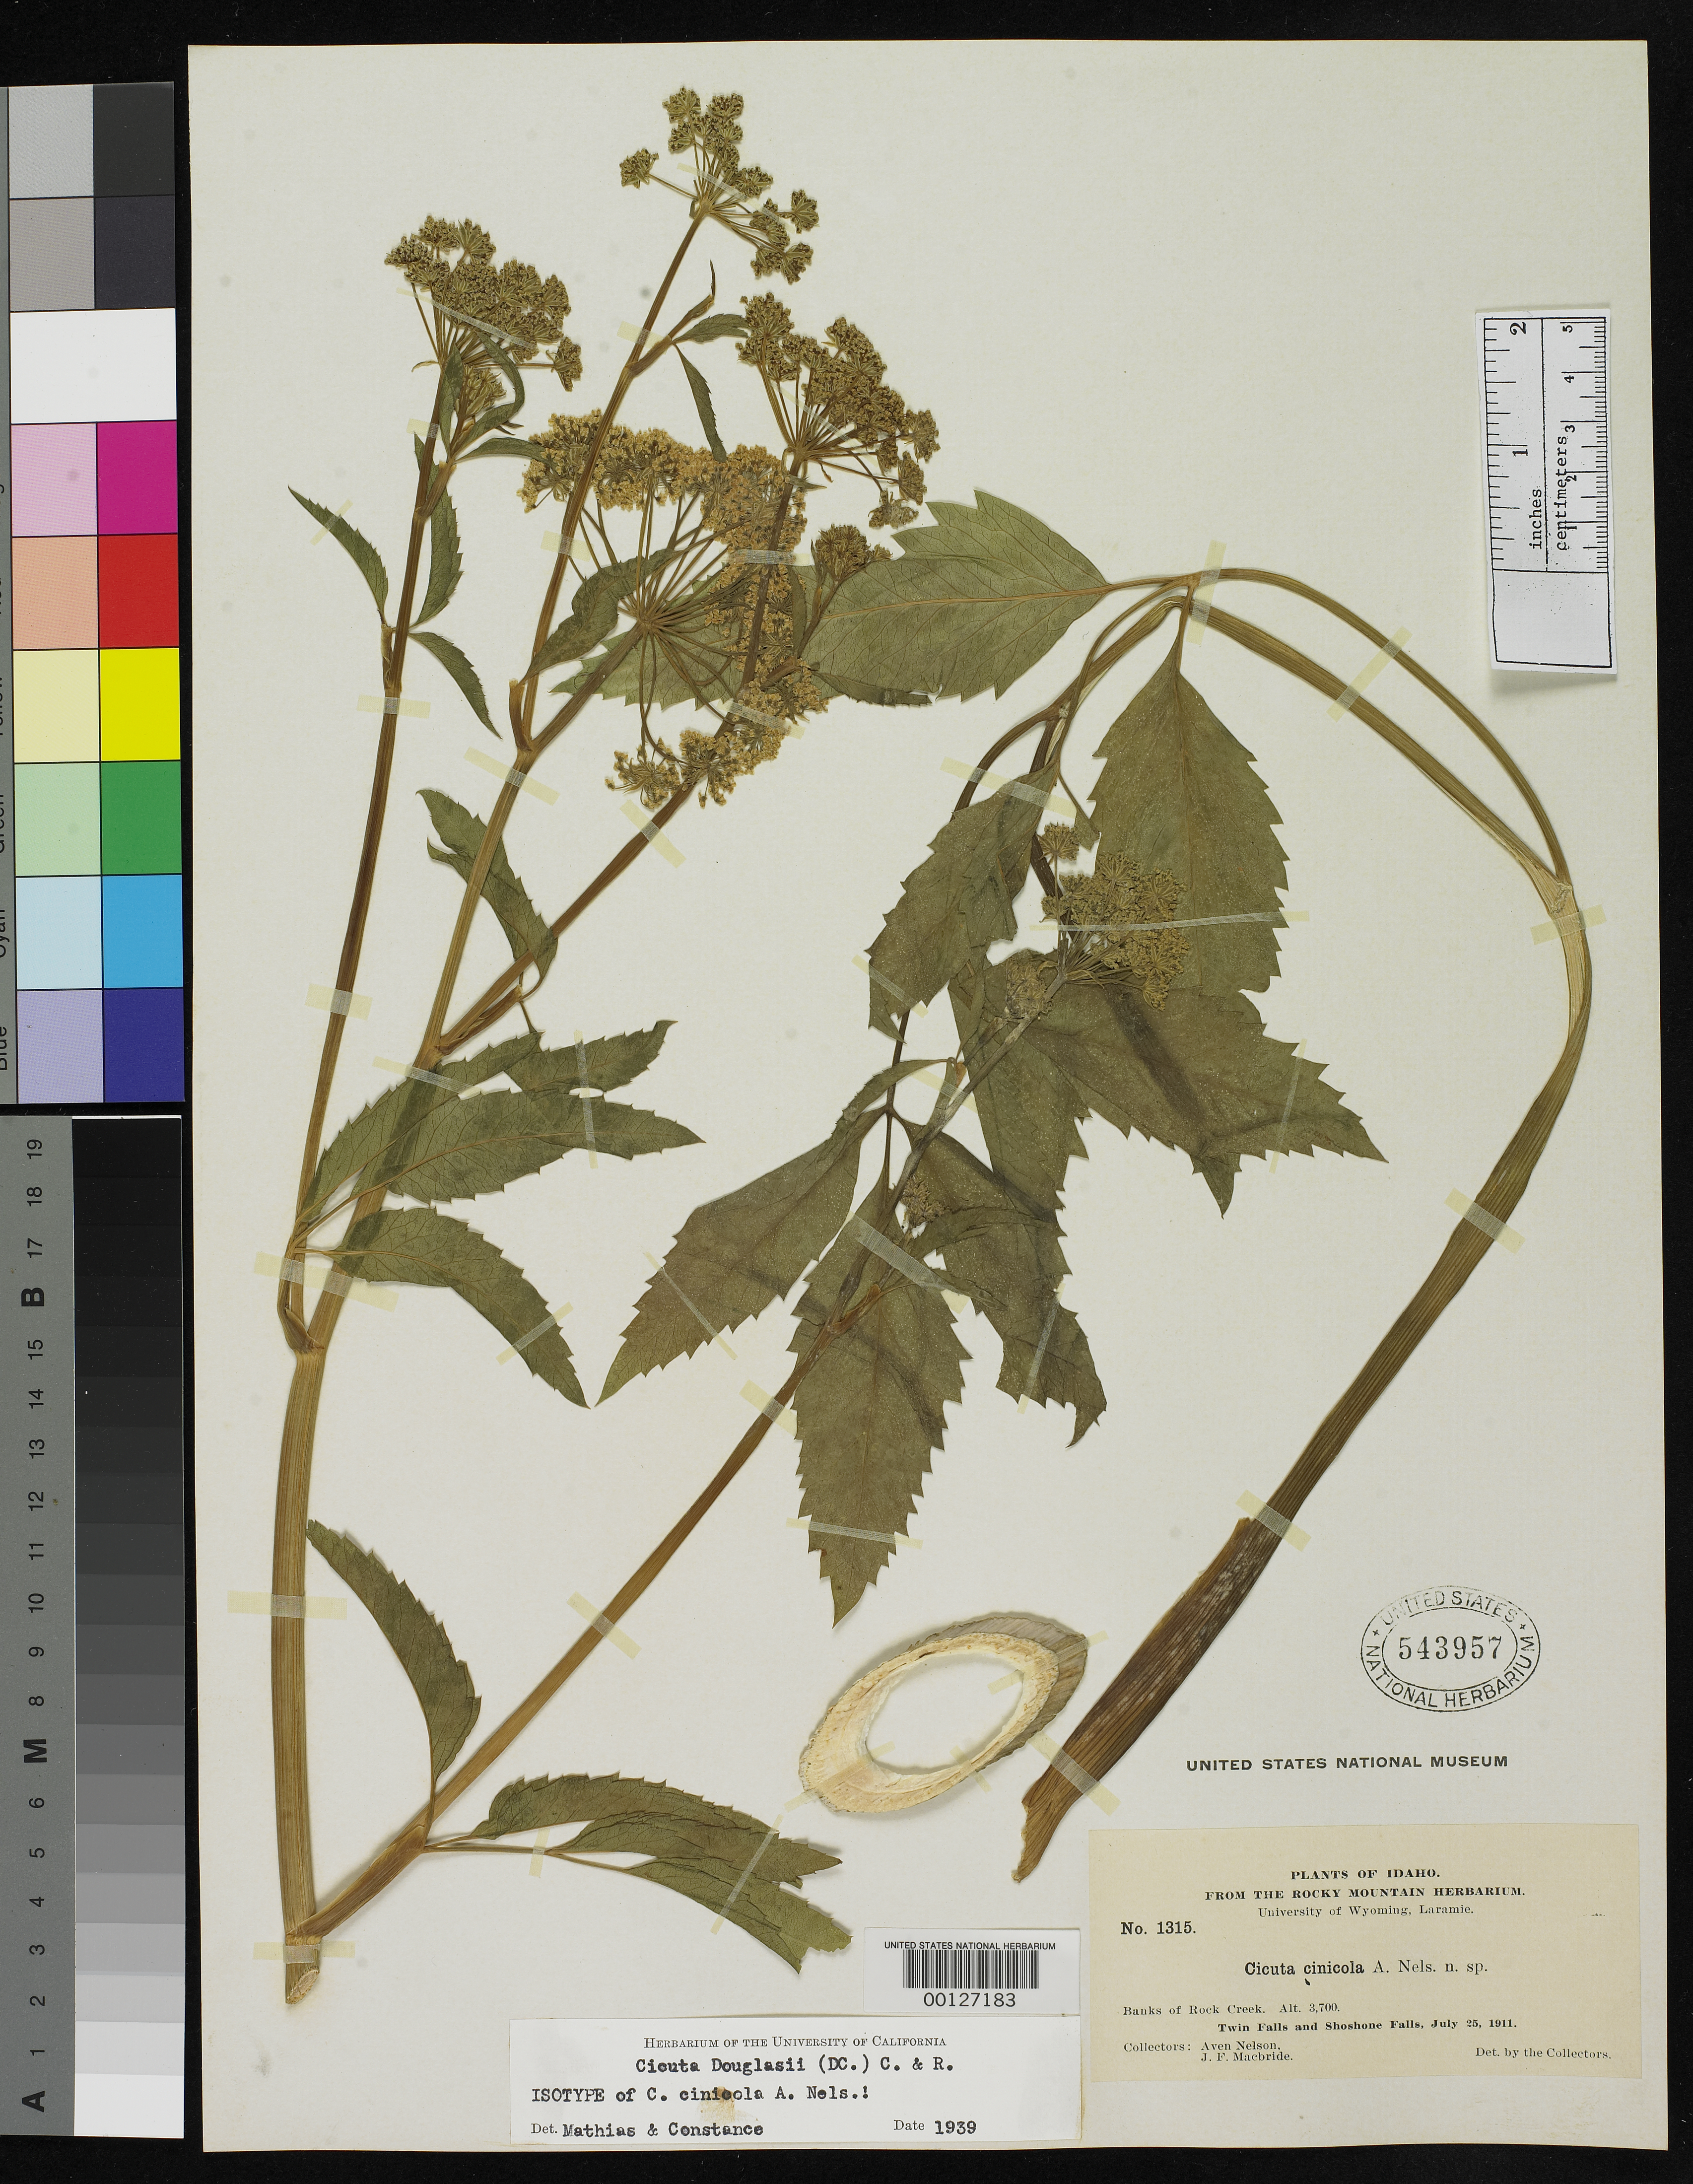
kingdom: Plantae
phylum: Tracheophyta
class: Magnoliopsida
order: Apiales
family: Apiaceae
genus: Cicuta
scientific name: Cicuta cinicola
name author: A. Nelson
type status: Isotype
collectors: A. Nelson & J. F. Macbride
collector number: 1315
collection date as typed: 25 Jul 1911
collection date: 1911-07-25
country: United States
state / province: Idaho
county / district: Twin Falls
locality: Rock Creek near Twin Falls.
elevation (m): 1128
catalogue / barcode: US 543957